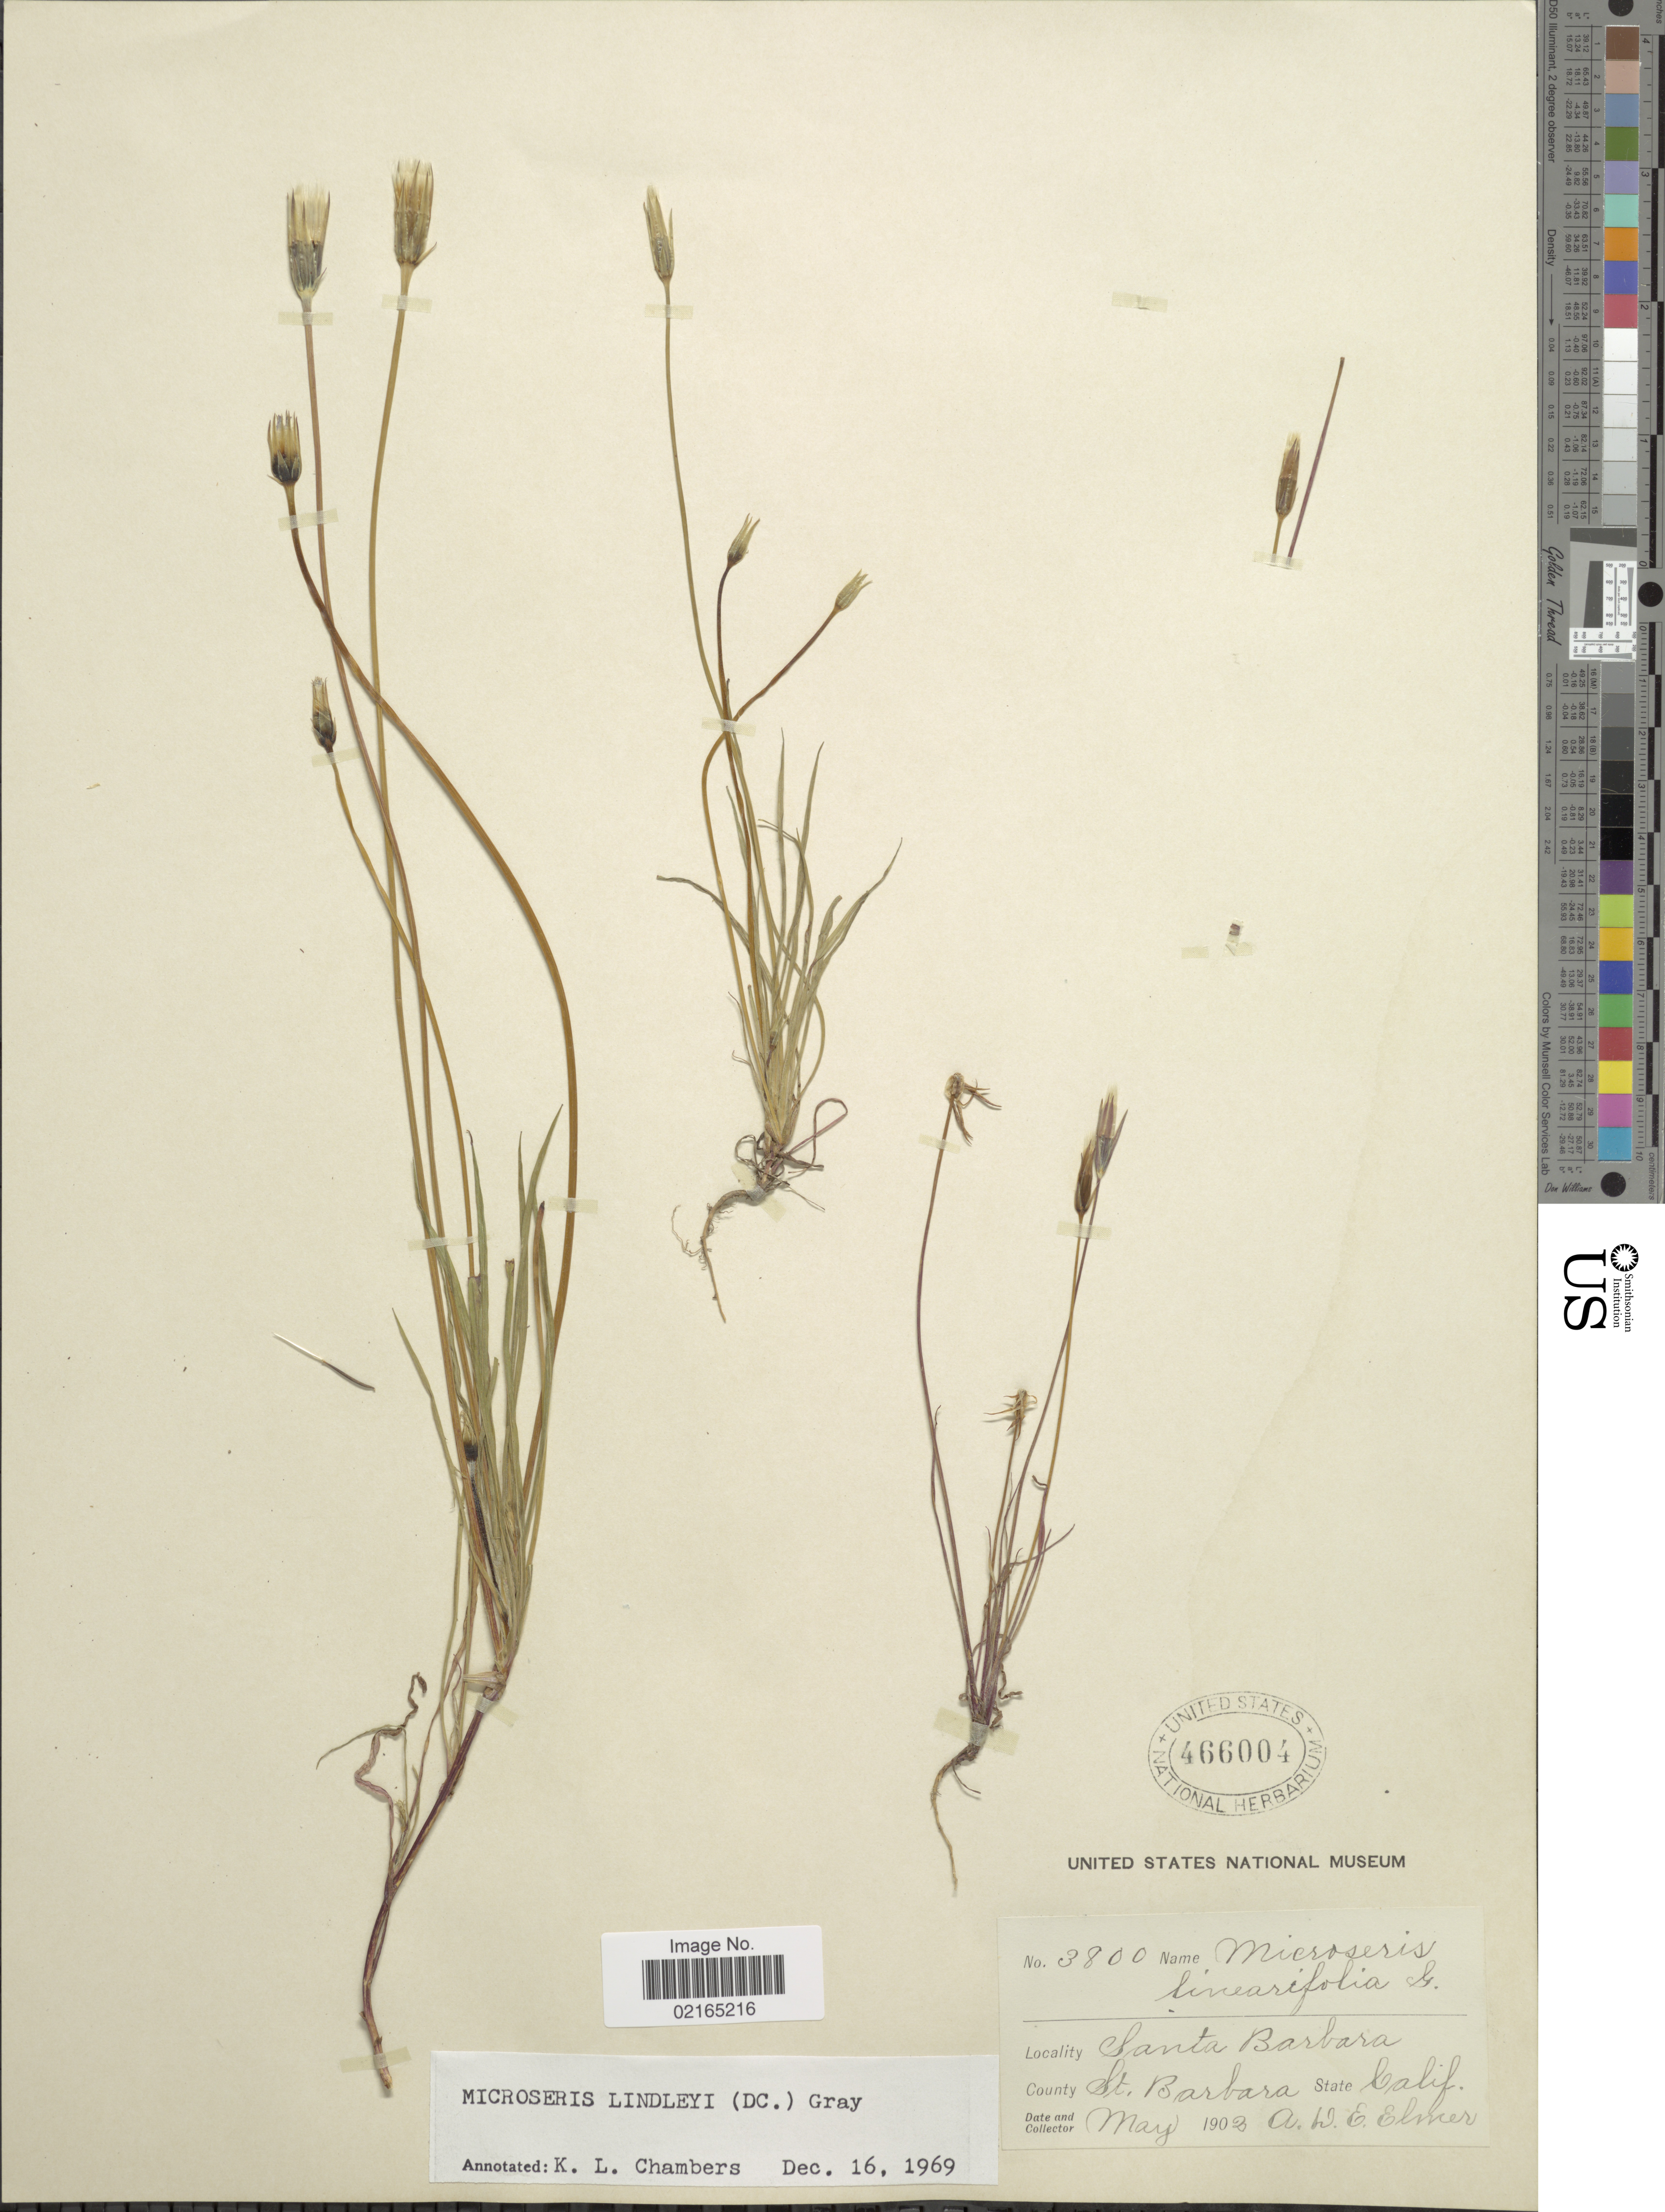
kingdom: Plantae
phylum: Tracheophyta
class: Magnoliopsida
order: Asterales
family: Asteraceae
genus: Uropappus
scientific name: Uropappus lindleyi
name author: (DC.) Nutt.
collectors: A. D. E. Elmer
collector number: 3800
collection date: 1902-05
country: United States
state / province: California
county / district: Santa Barbara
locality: Santa Barbara, County St. Barbara.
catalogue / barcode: US 466004